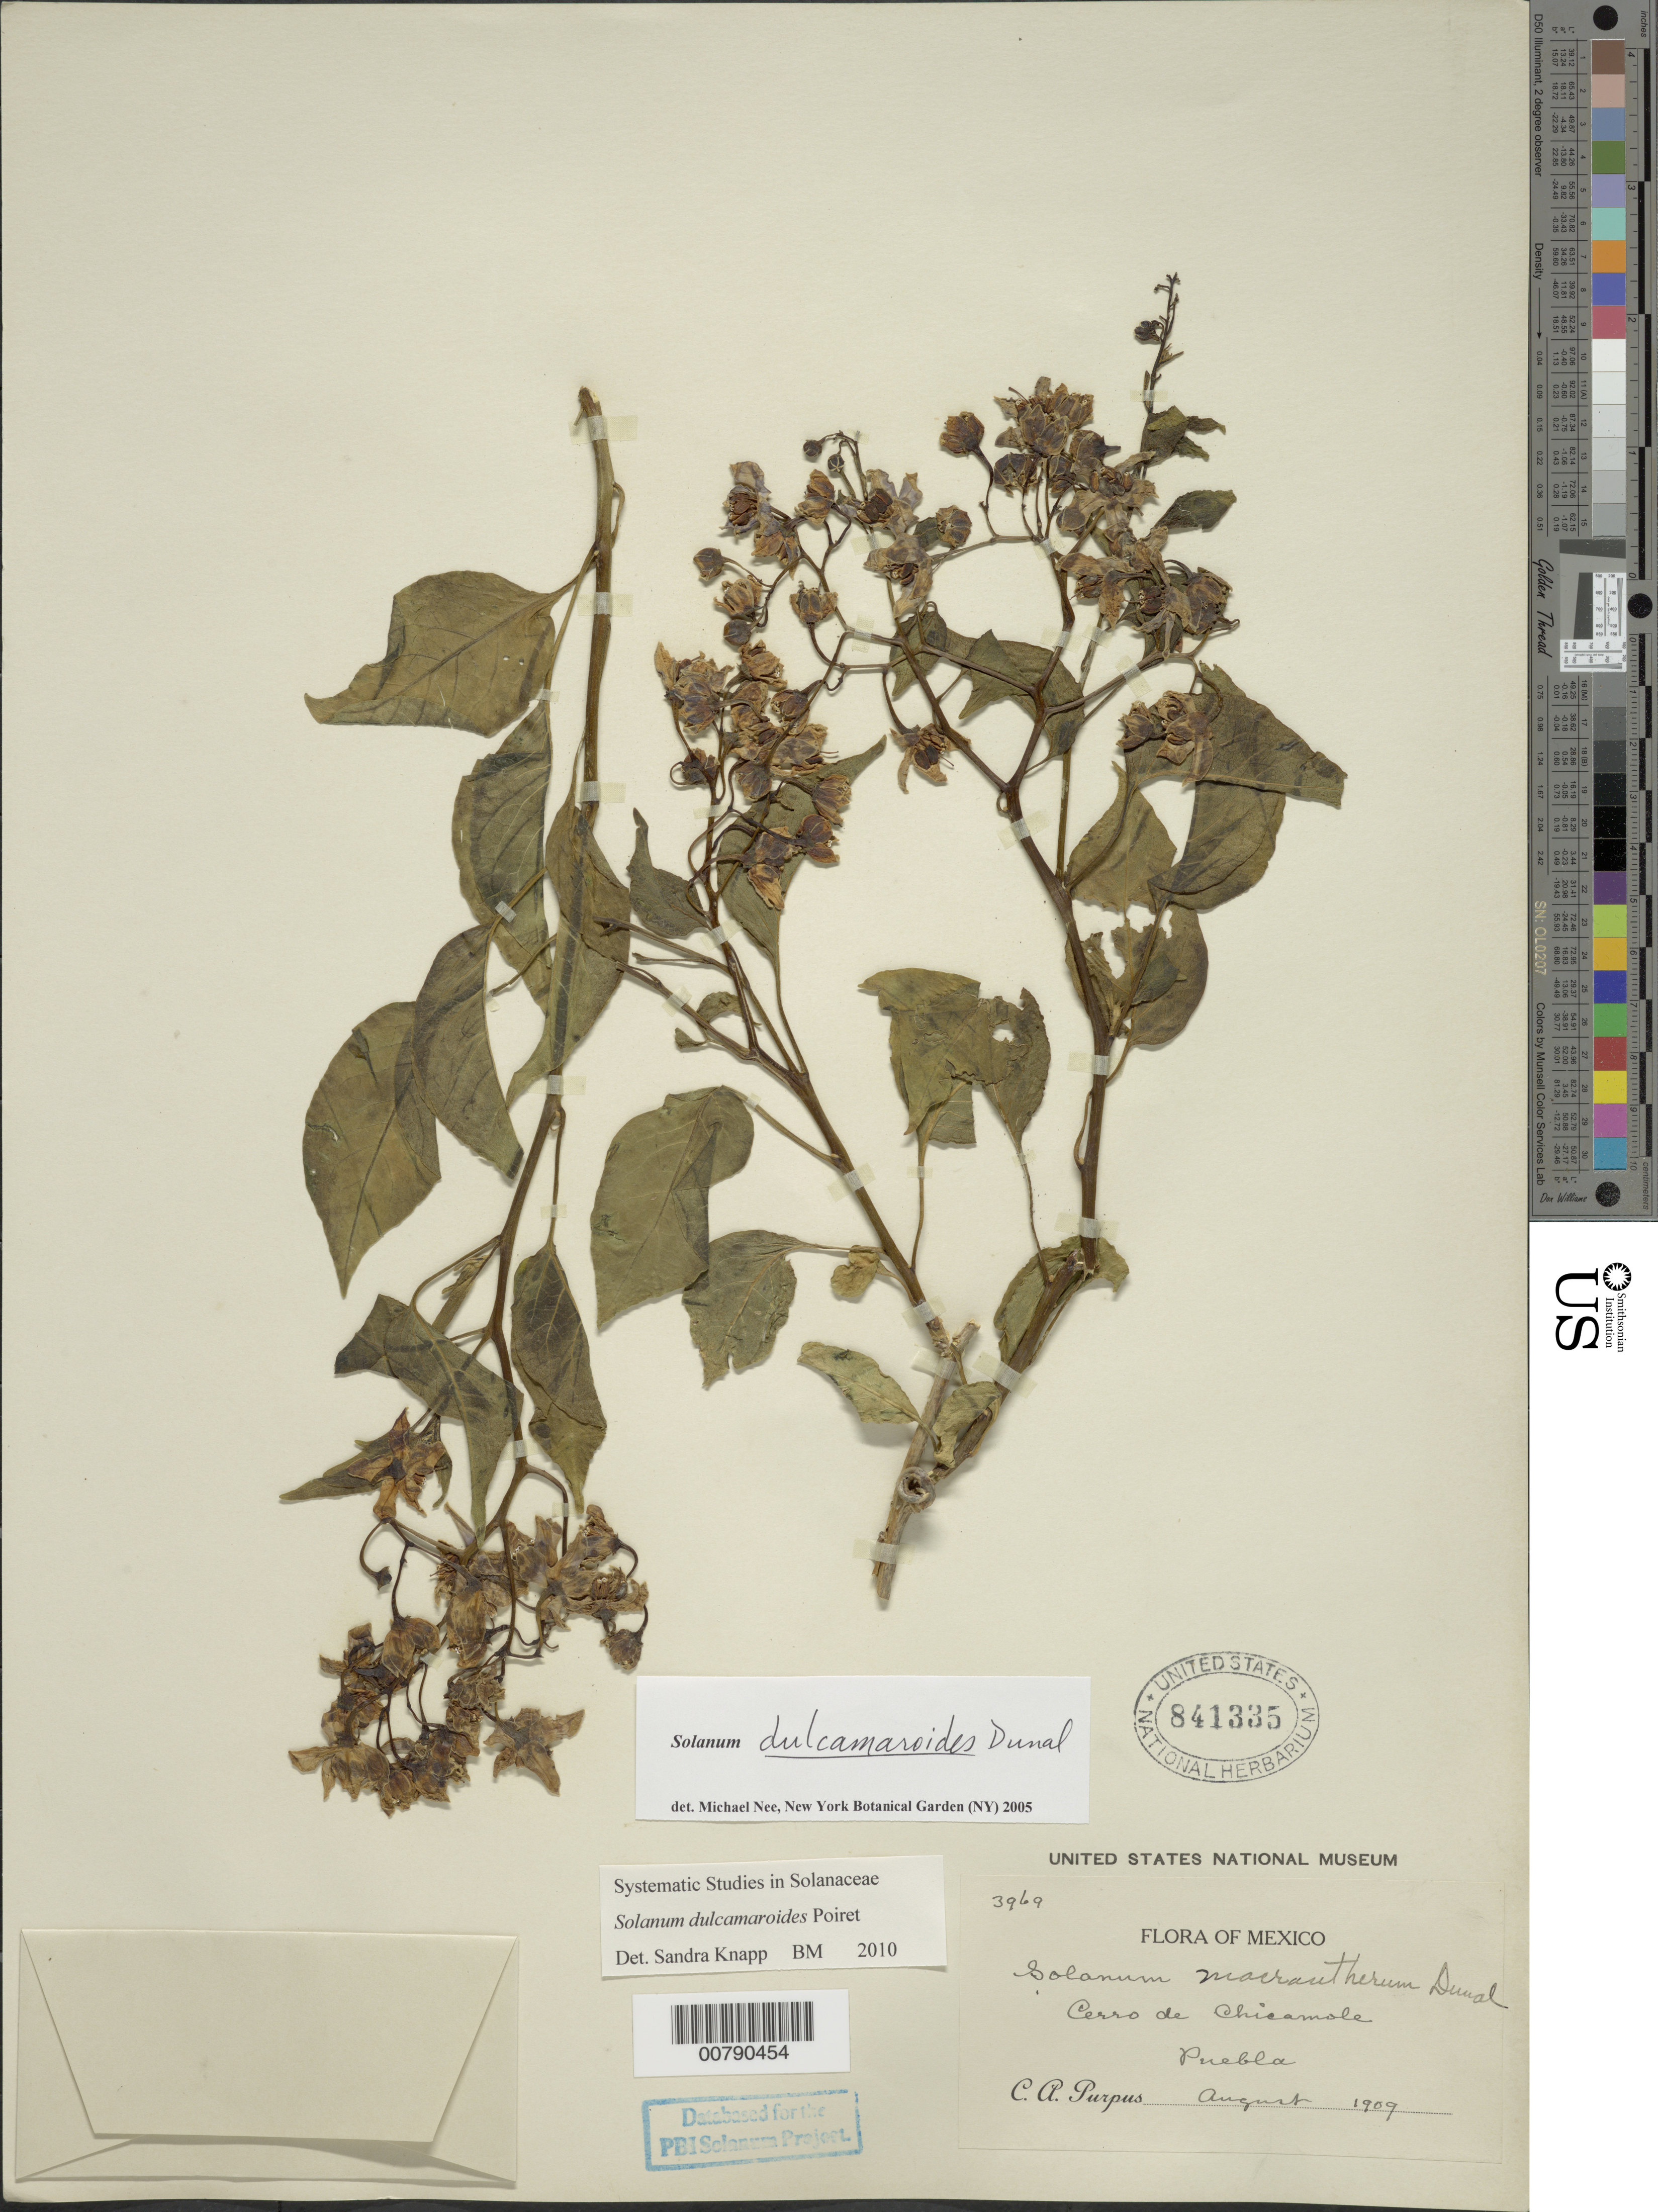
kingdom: Plantae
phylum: Tracheophyta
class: Magnoliopsida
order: Solanales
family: Solanaceae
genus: Solanum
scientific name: Solanum dulcamaroides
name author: Dunal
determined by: Knapp, S. D.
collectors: C. A. Purpus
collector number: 3969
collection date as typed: Aug 1909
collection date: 1909-08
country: Mexico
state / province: Puebla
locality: Cerro de Chicamole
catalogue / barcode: US 841335